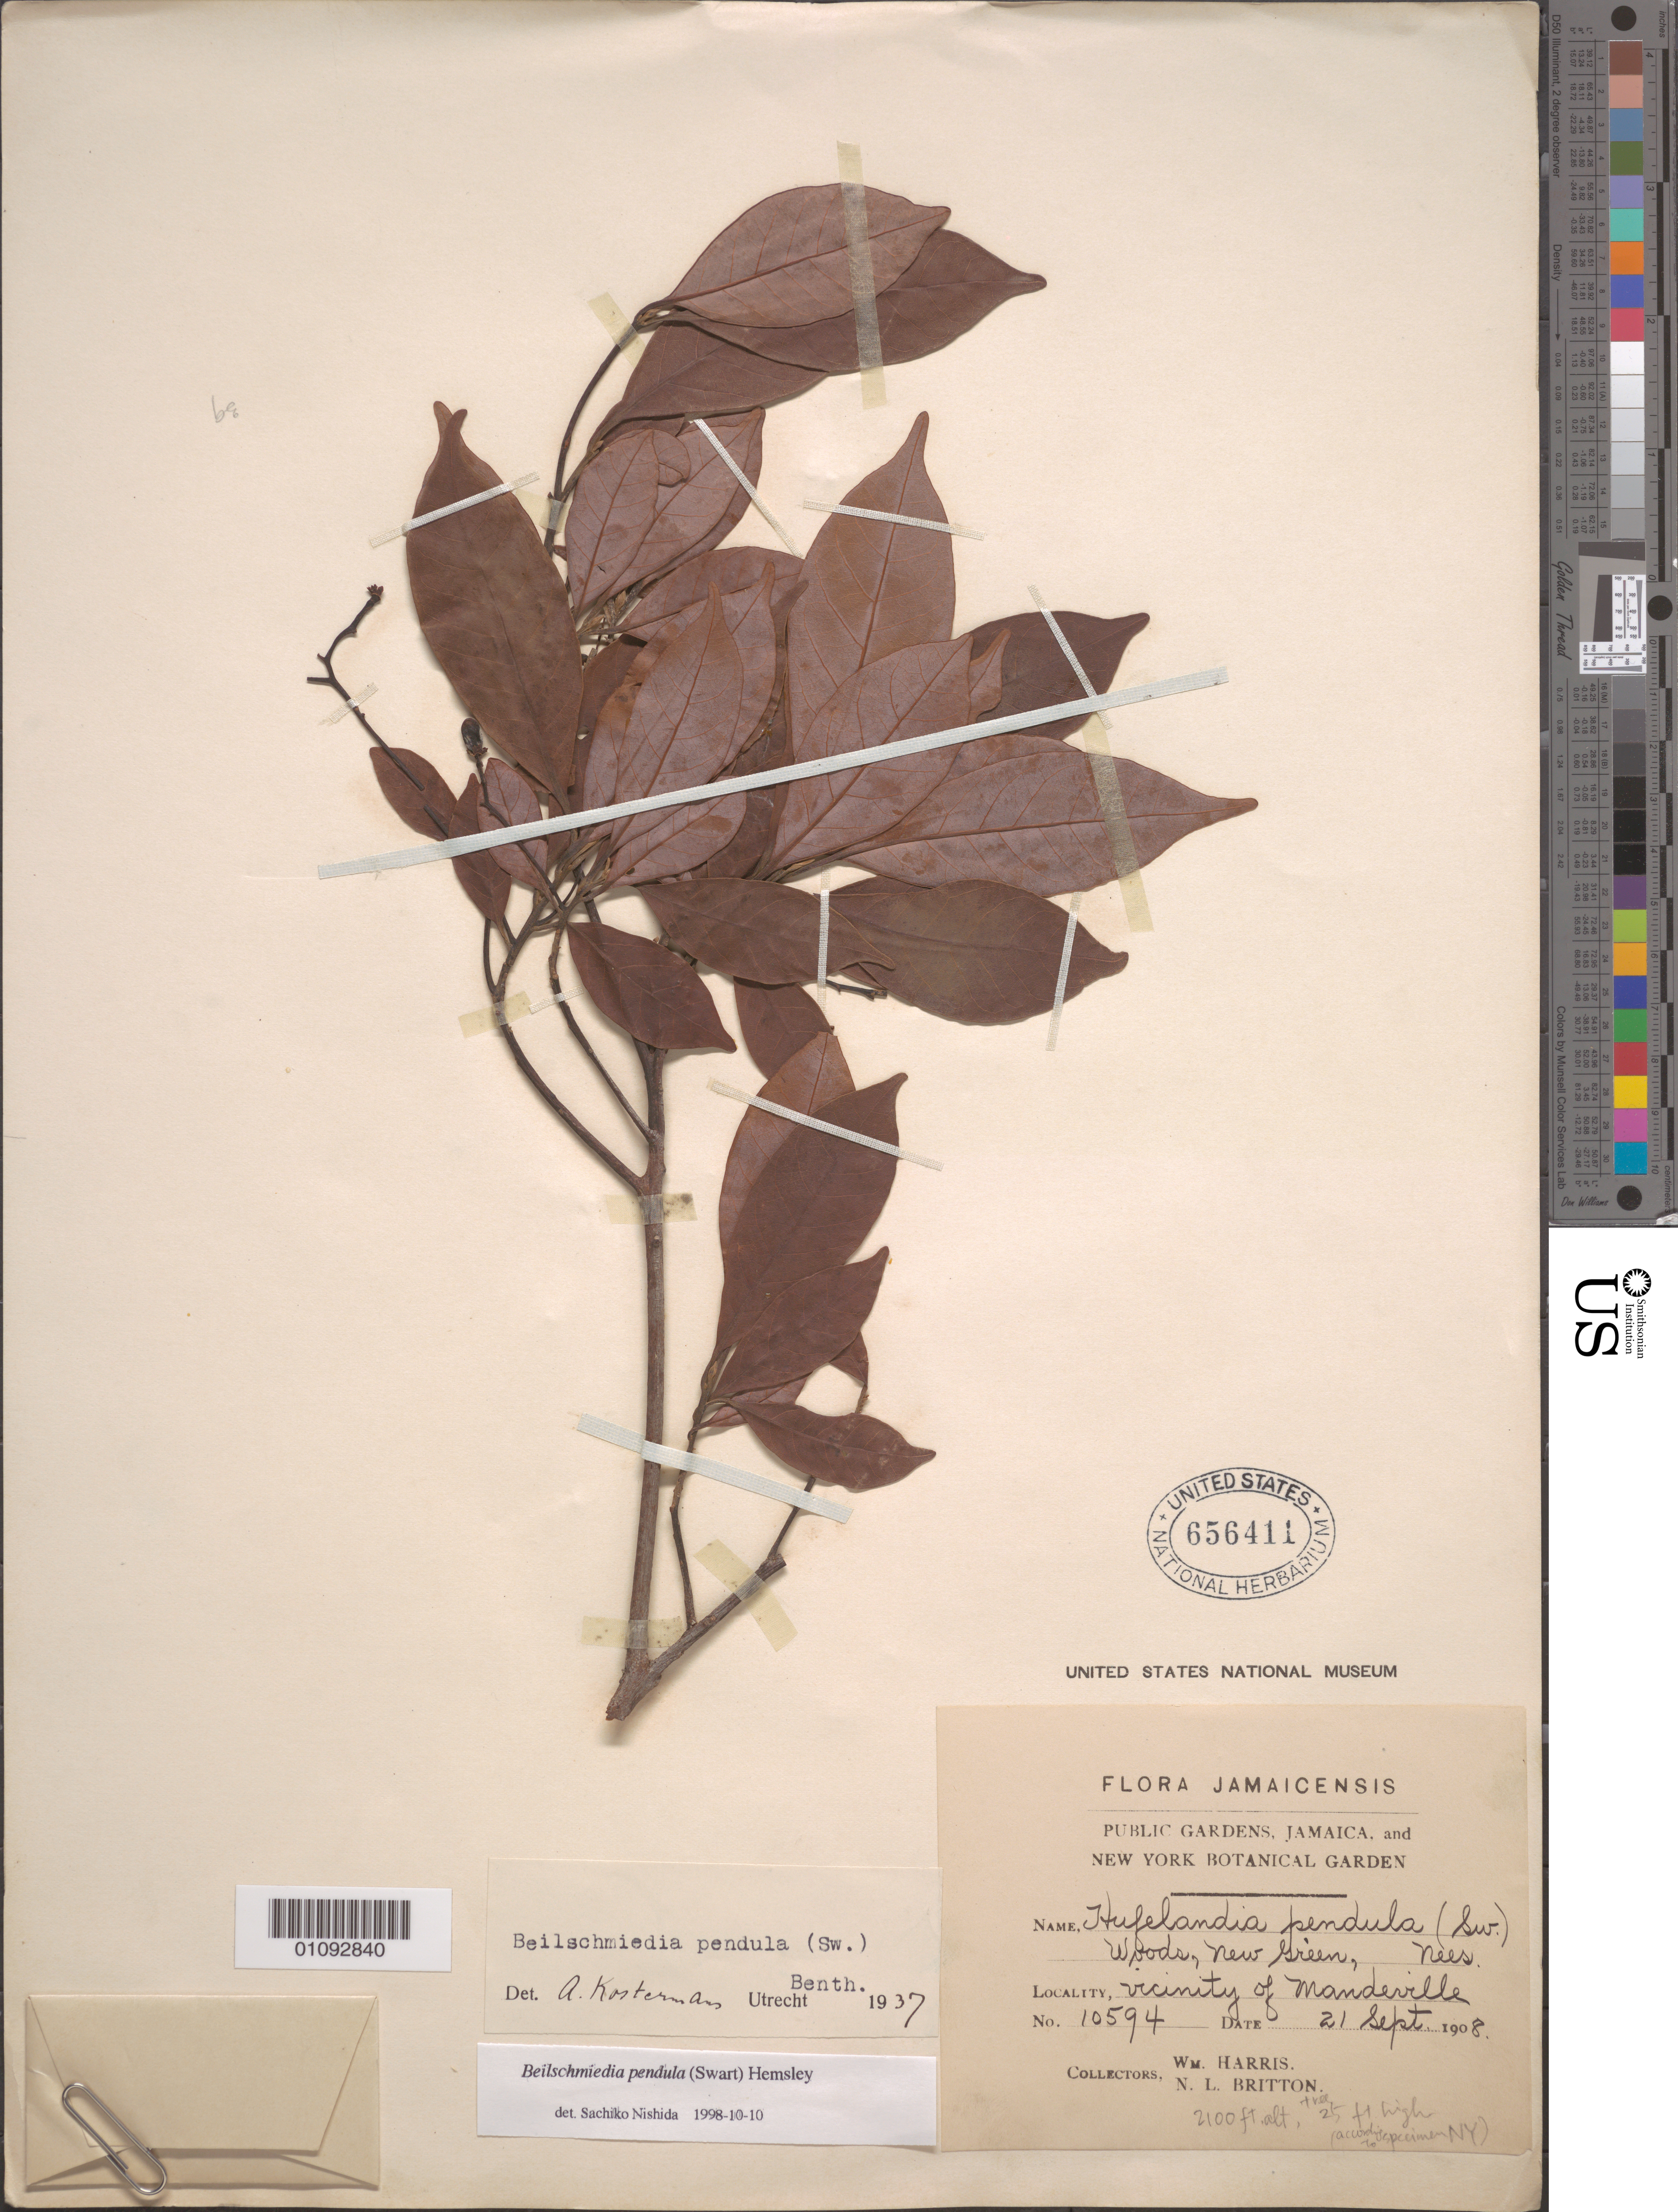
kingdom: Plantae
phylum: Tracheophyta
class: Magnoliopsida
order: Laurales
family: Lauraceae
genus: Beilschmiedia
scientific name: Beilschmiedia pendula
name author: (Sw.) Hemsl.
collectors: W. Harris & N. Britton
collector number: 10594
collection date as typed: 21 Sep 1908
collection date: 1908-09-21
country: Jamaica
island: Jamaica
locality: Vicinity of Manderville.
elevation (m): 640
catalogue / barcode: US 656411